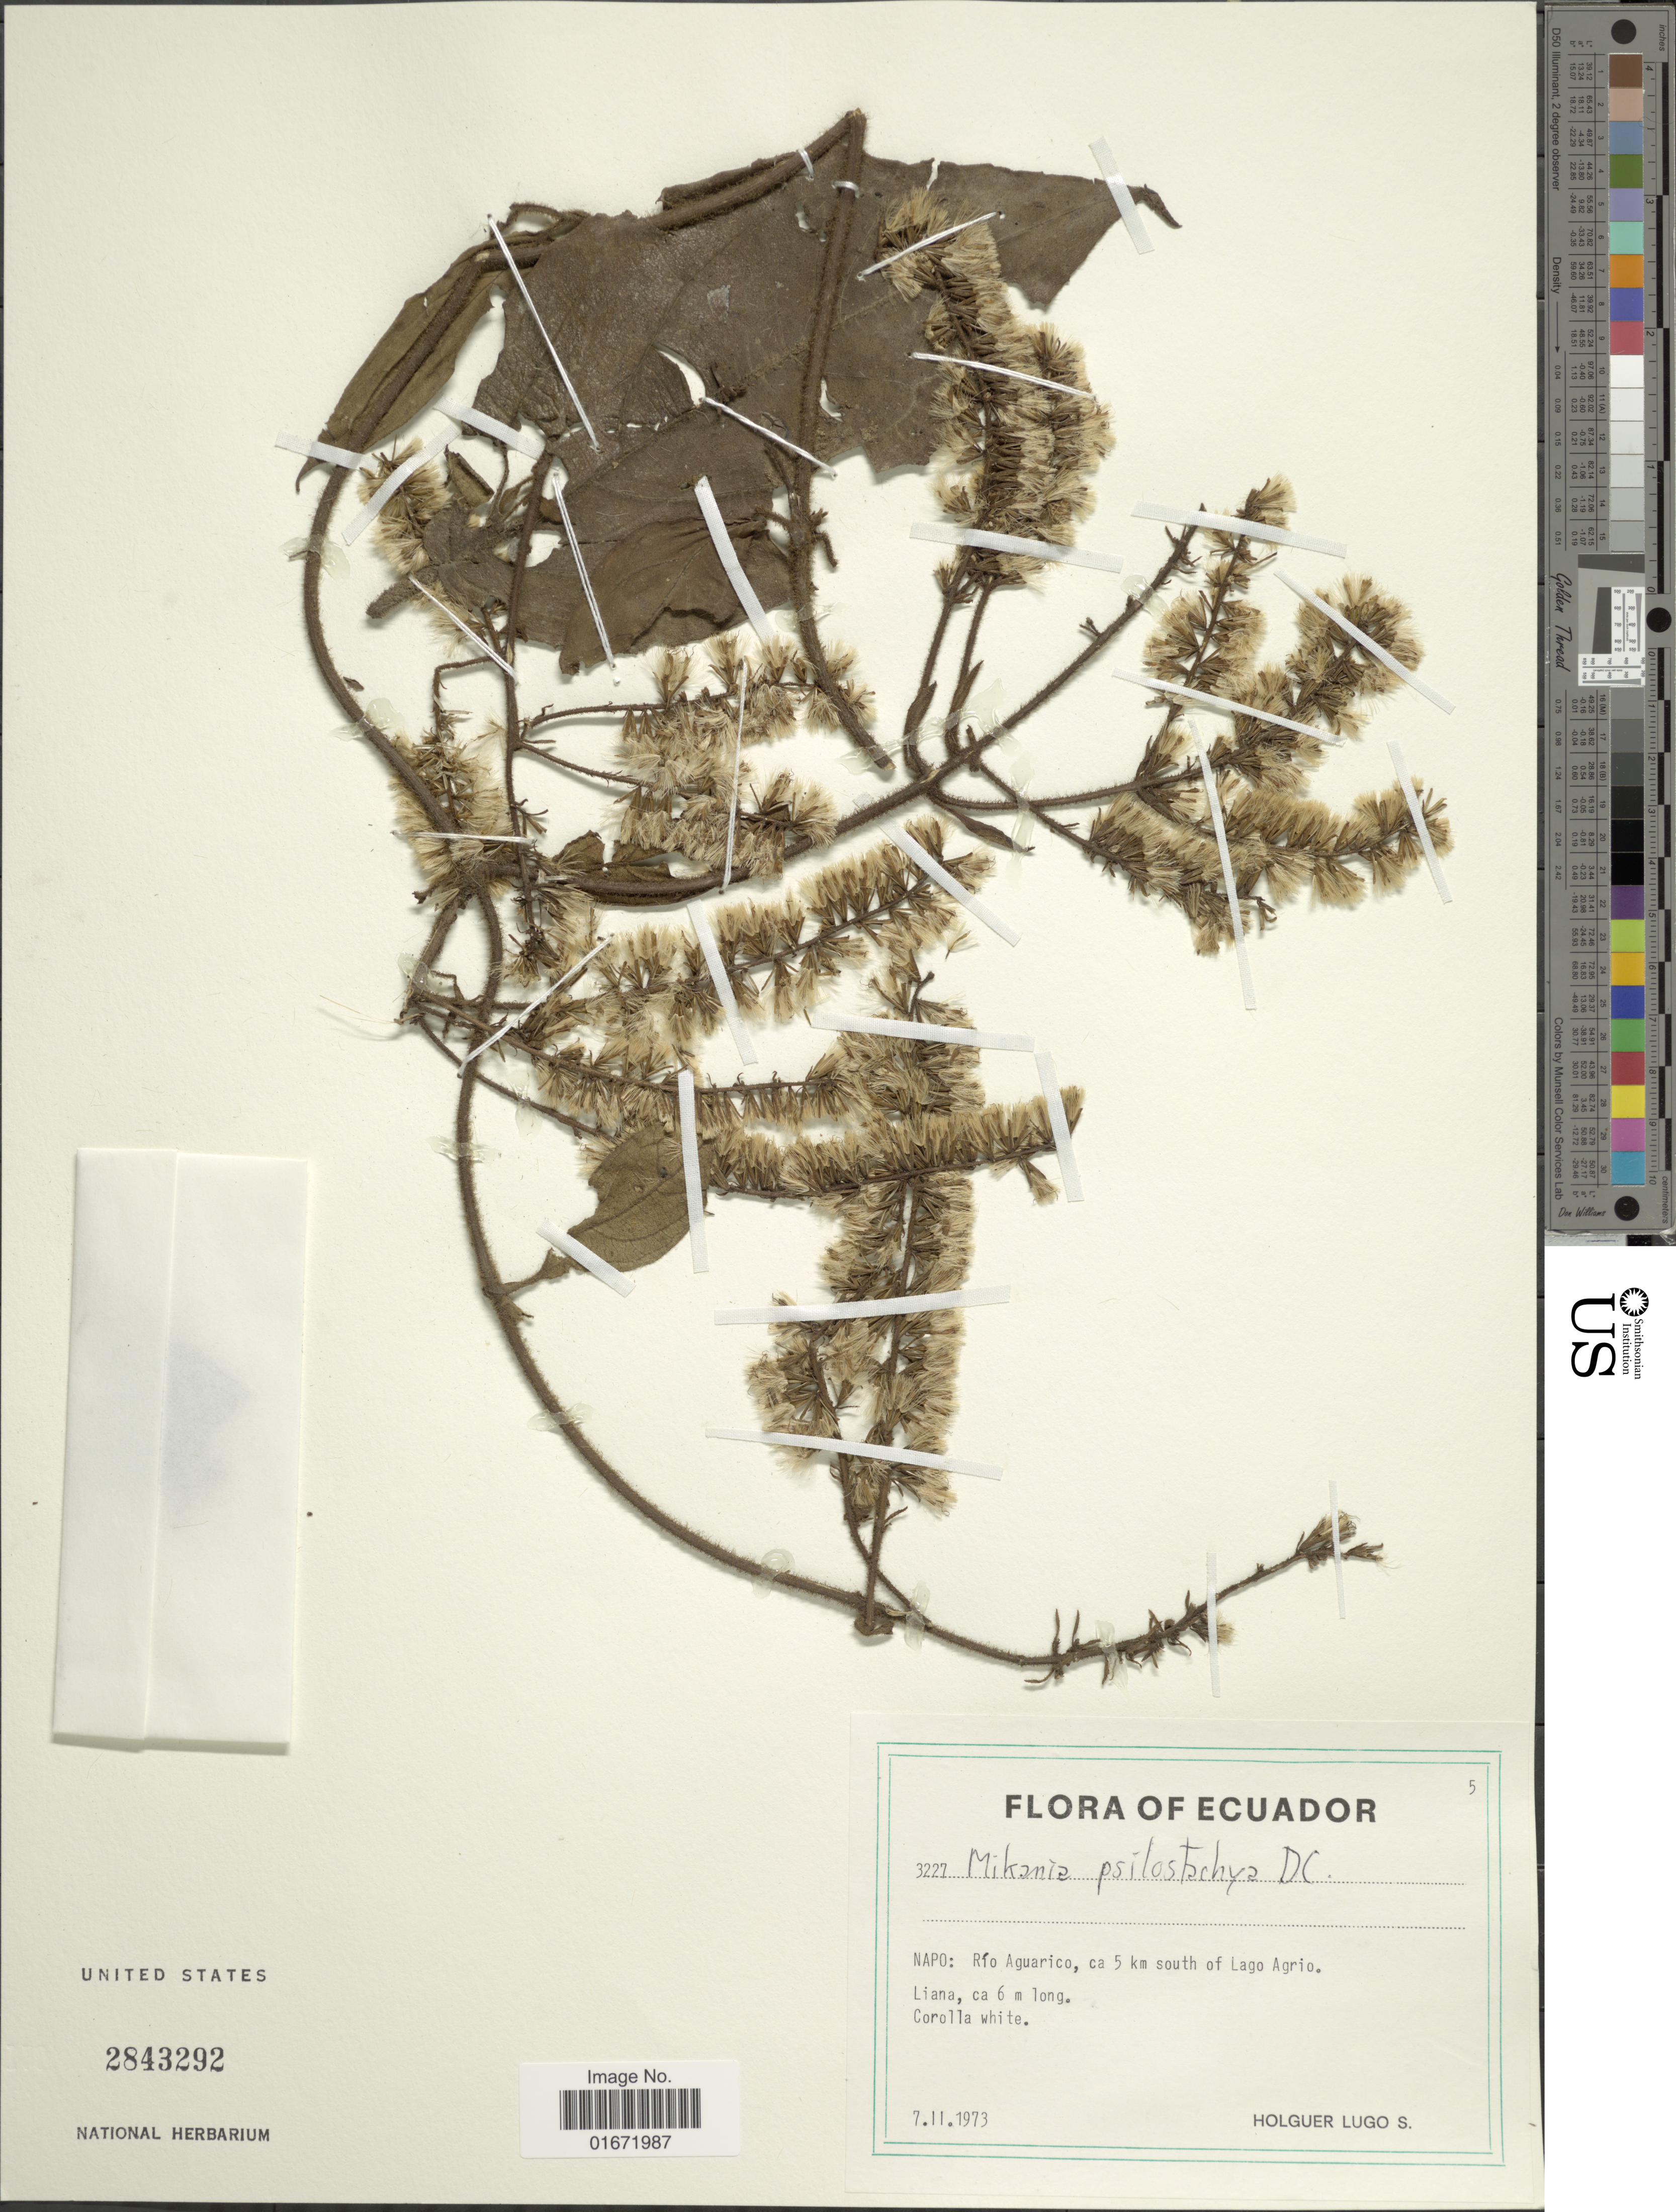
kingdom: Plantae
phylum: Tracheophyta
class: Magnoliopsida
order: Asterales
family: Asteraceae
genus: Mikania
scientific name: Mikania psilostachya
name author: DC.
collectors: H. Lugo S.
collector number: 3227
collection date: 1973-02-07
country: Ecuador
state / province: Napo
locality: Napo: Río Aguarico, ca 5 km south of Lago Agrio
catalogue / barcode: US 2843292